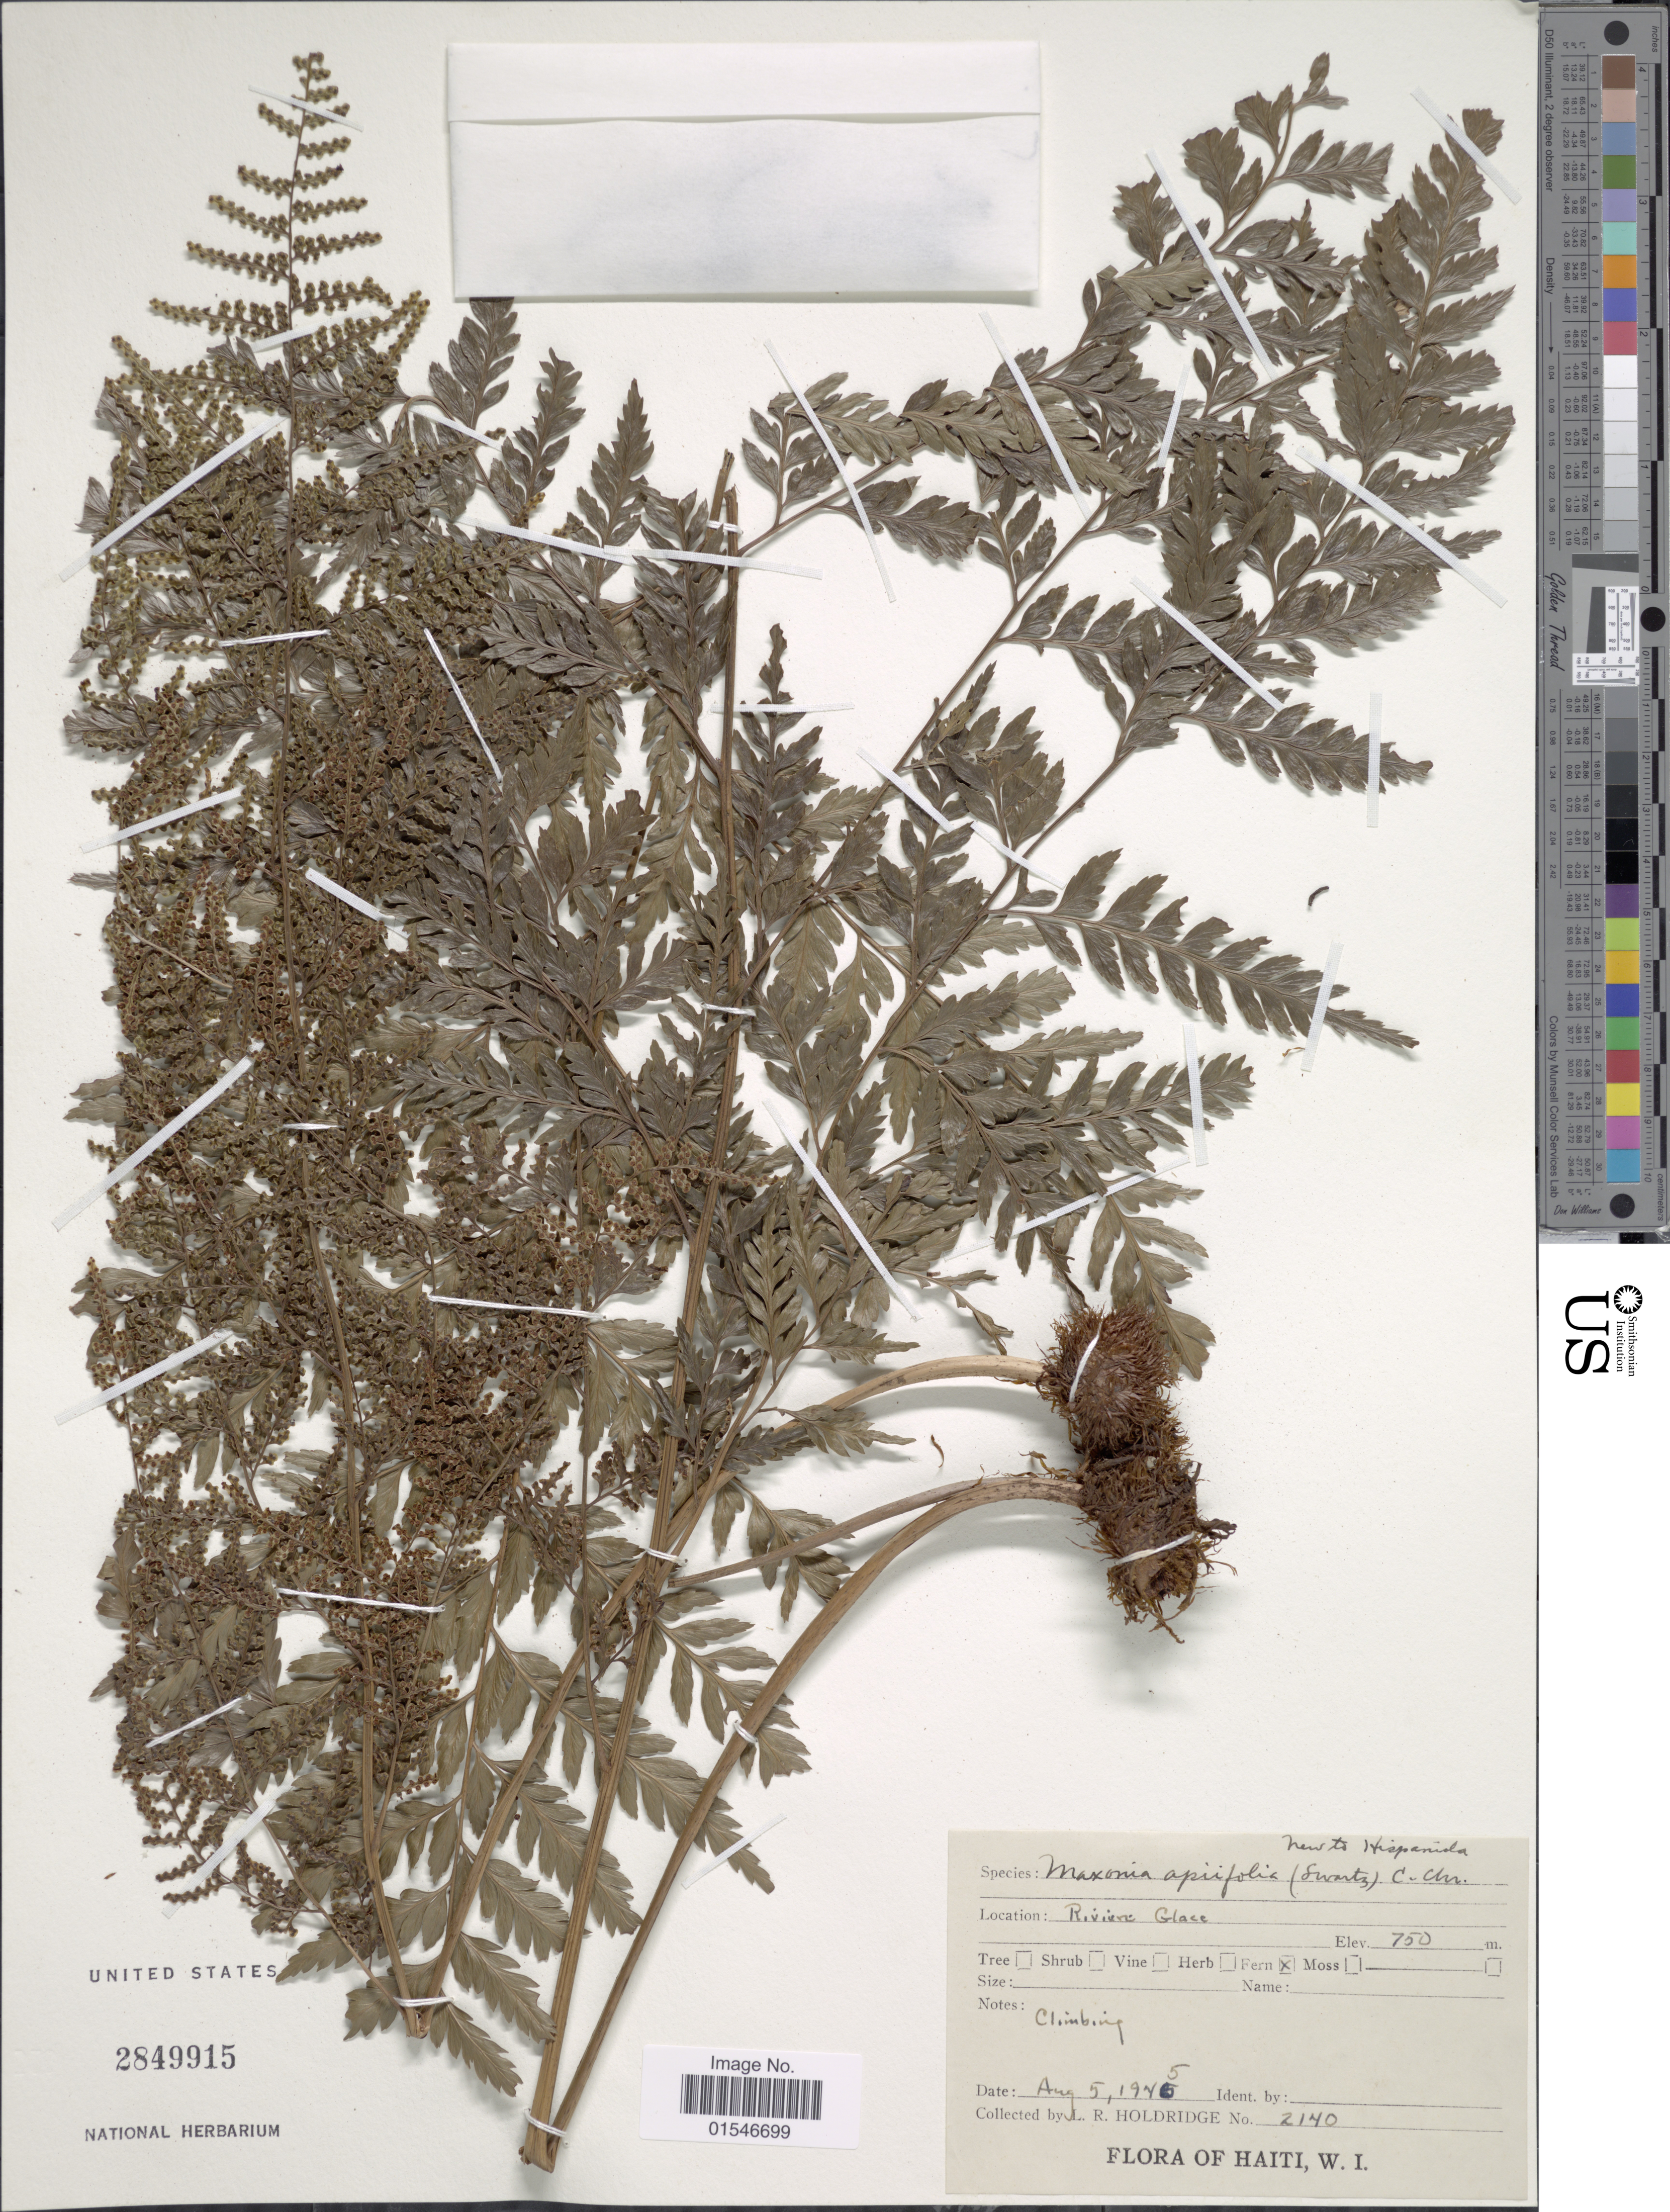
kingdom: Plantae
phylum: Tracheophyta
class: Polypodiopsida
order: Polypodiales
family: Dryopteridaceae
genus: Maxonia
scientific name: Maxonia apiifolia var. apiifolia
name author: (Sw.) C. Chr.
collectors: L. Holdridge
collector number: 2140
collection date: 1945-08-05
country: Haiti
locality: Riviere Glace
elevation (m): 750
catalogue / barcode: US 2849915